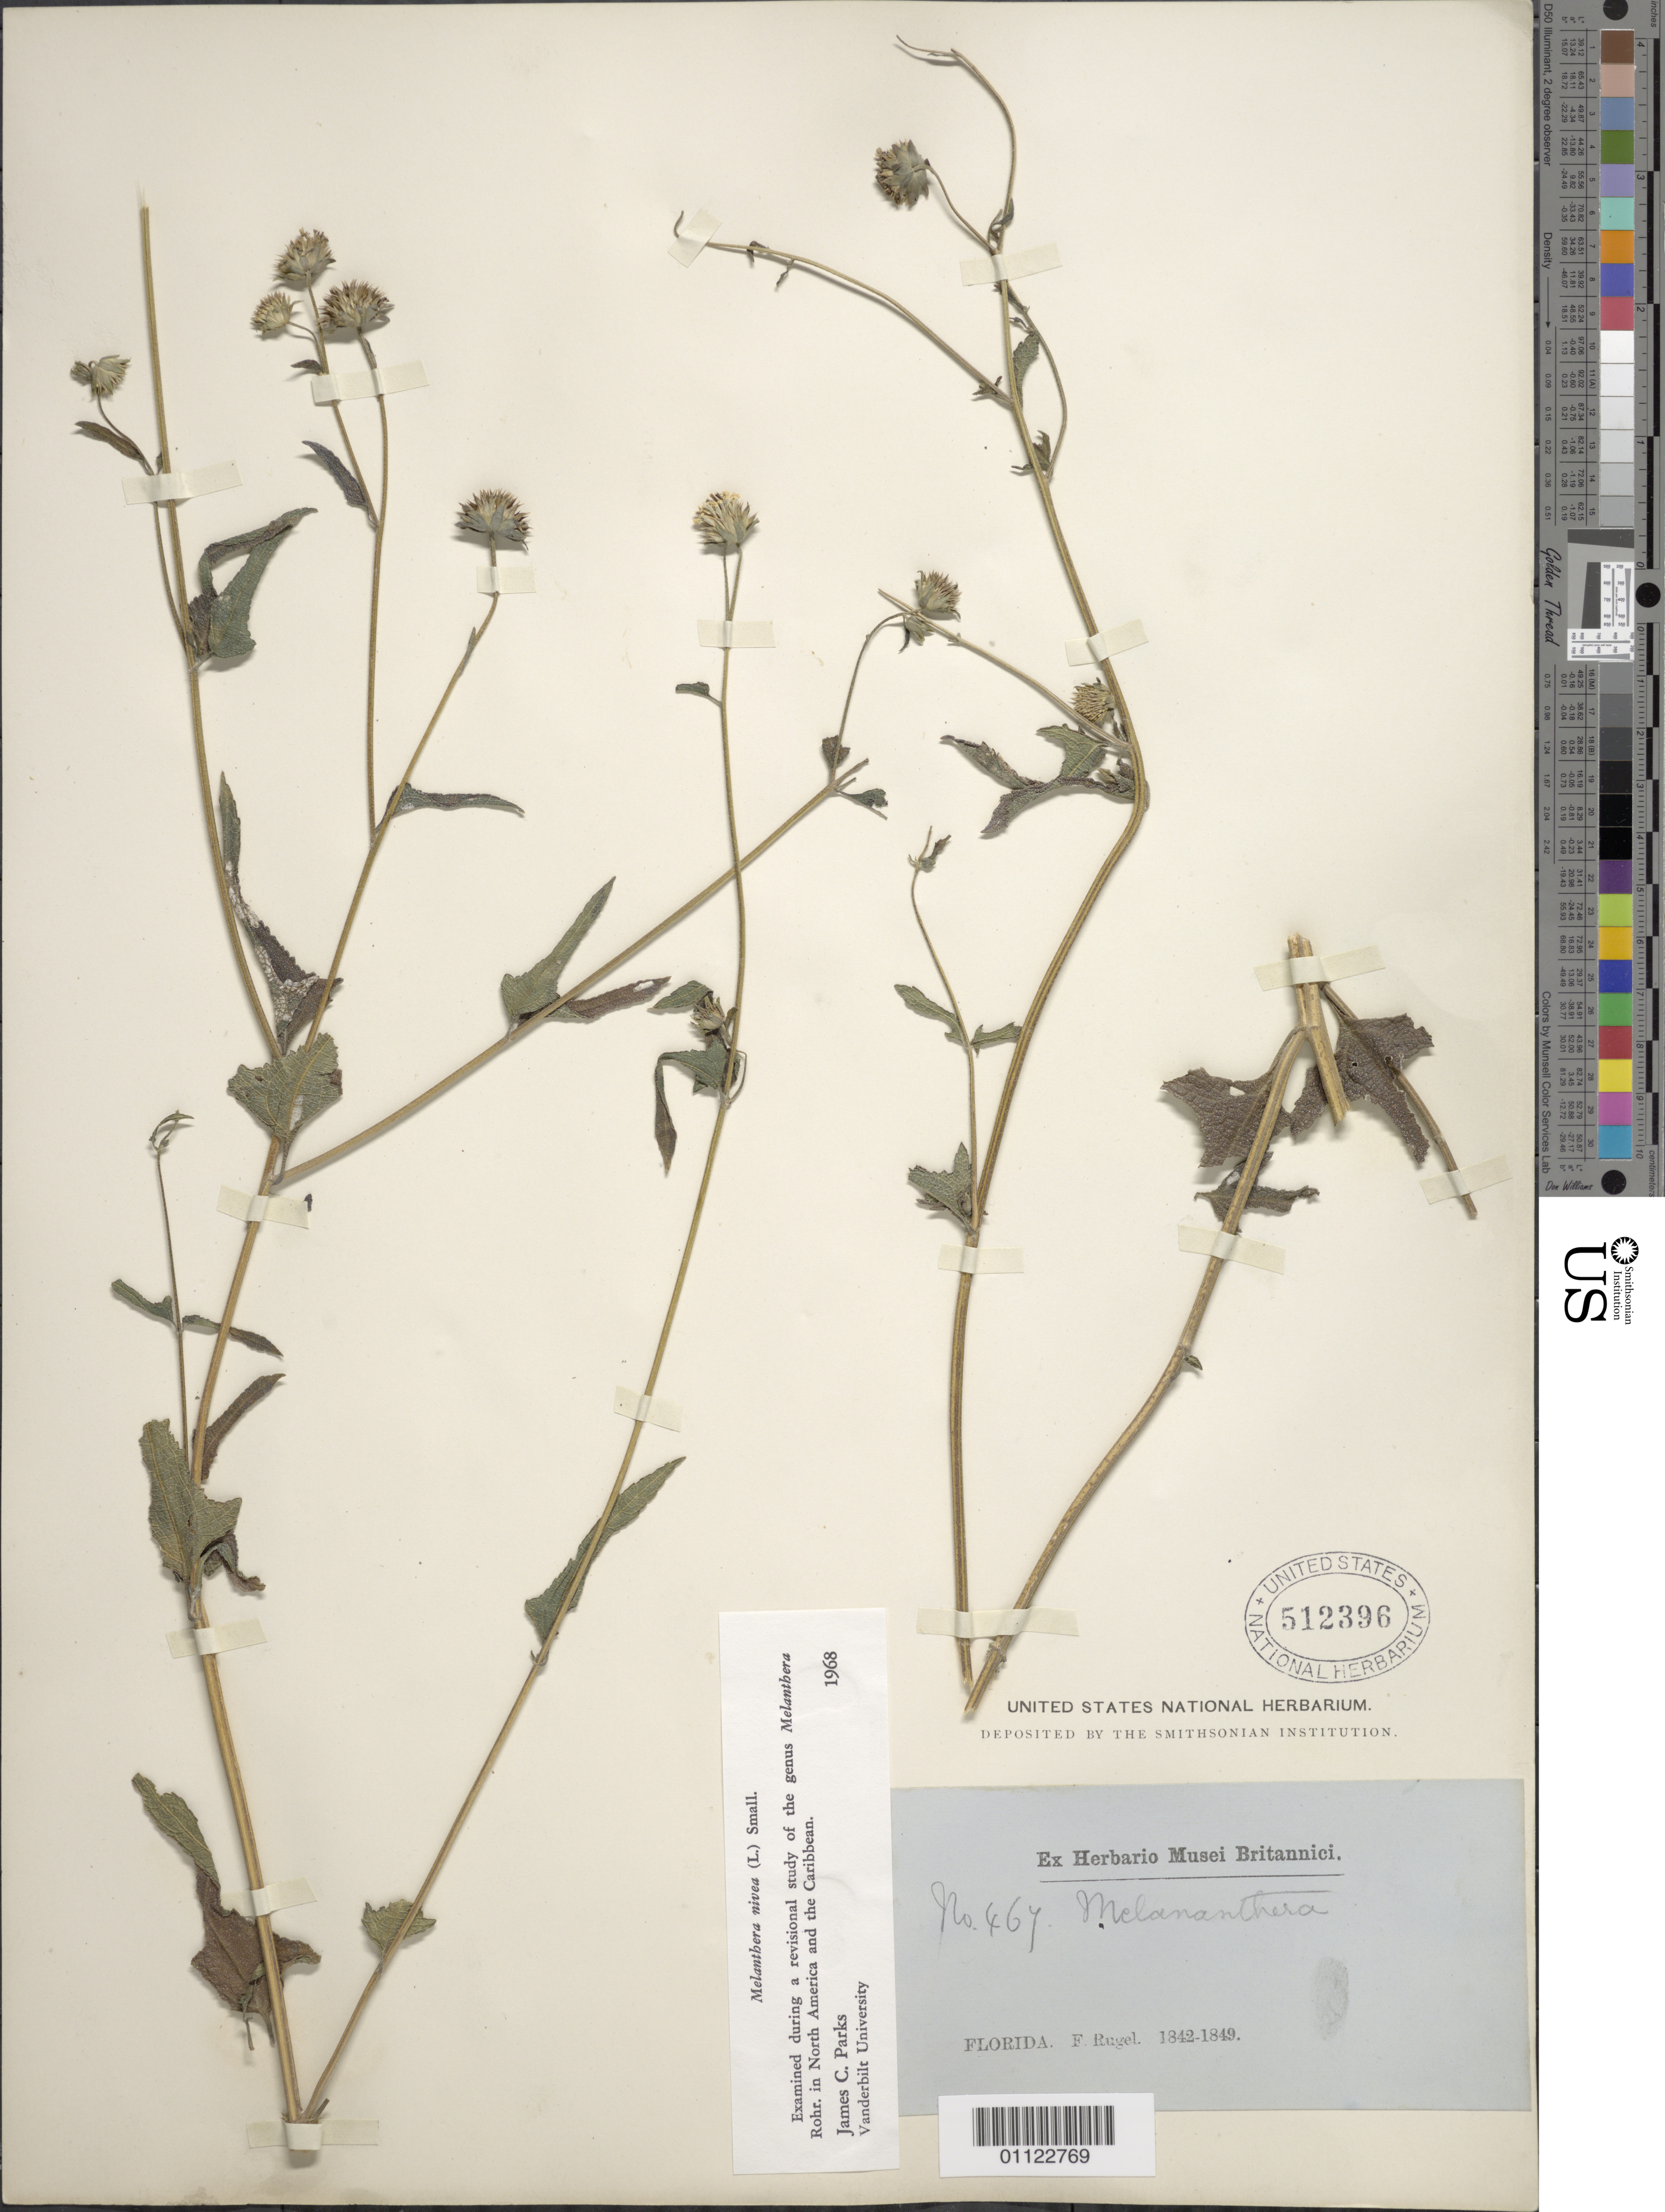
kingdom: Plantae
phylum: Tracheophyta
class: Magnoliopsida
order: Asterales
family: Asteraceae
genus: Melanthera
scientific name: Melanthera nivea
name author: (L.) Small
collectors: F. Rugel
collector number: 467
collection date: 1842/1849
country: United States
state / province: Florida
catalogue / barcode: US 512396